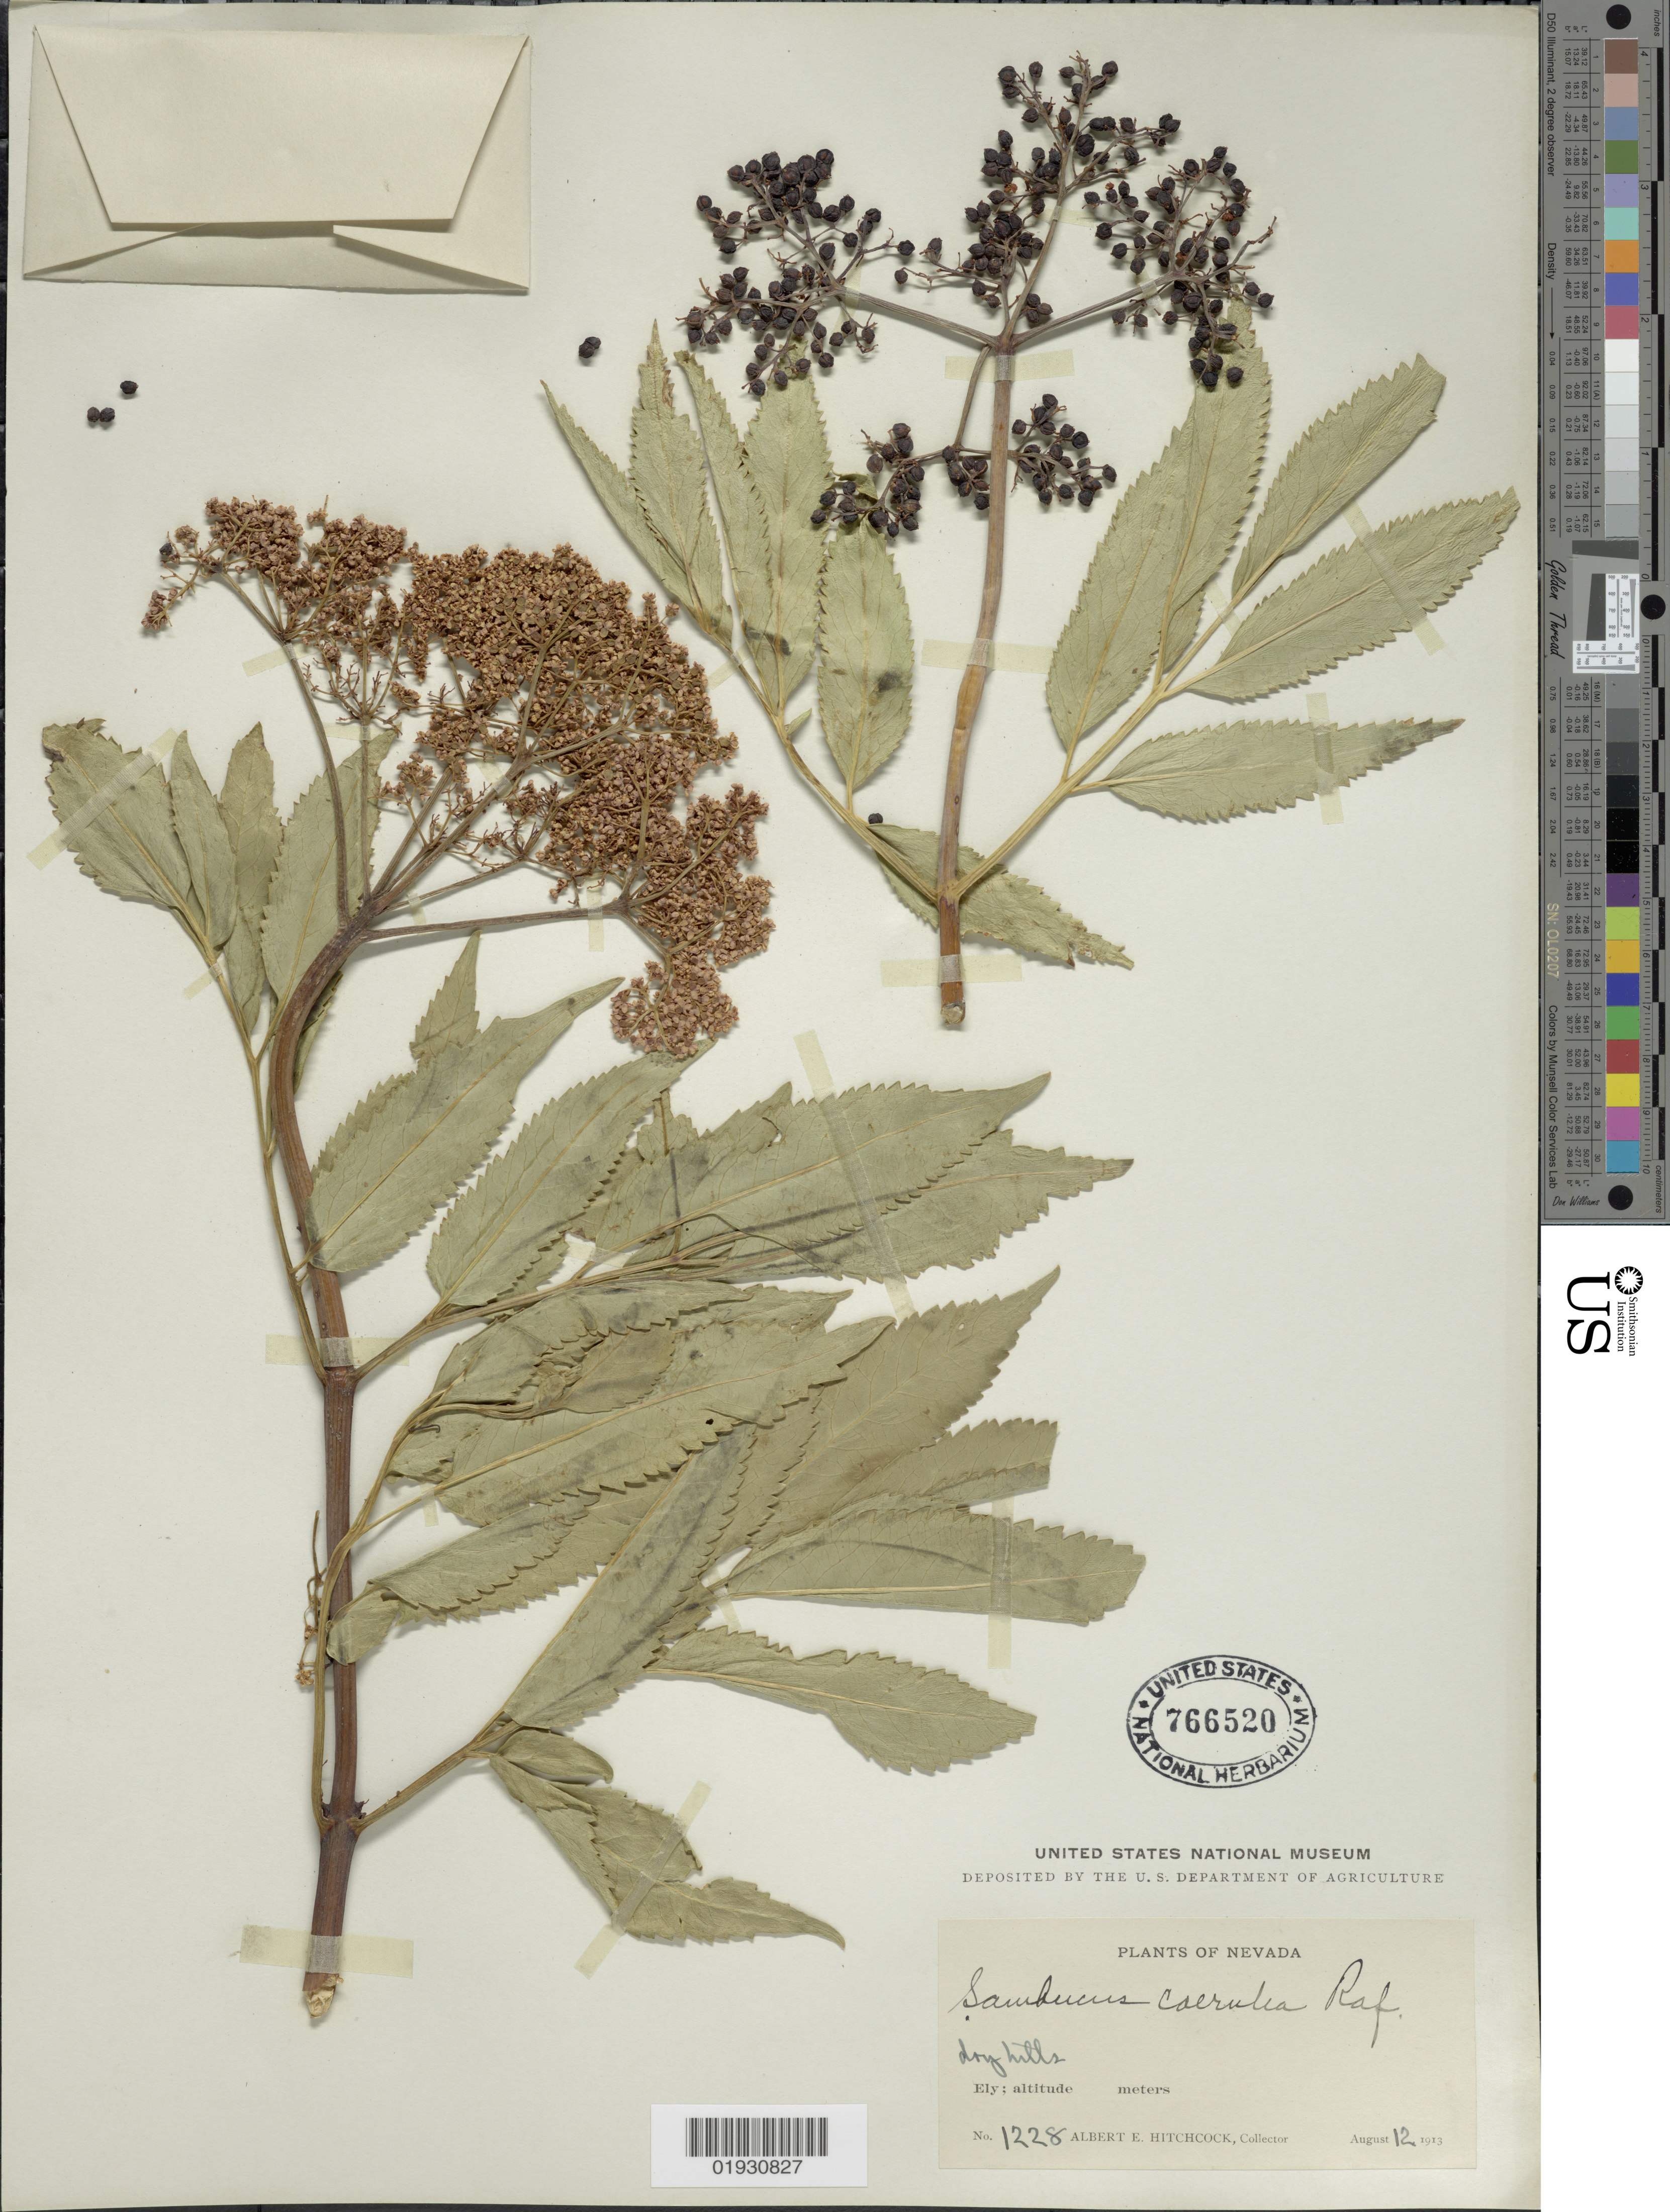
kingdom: Plantae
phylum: Tracheophyta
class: Magnoliopsida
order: Dipsacales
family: Viburnaceae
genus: Sambucus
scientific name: Sambucus cerulea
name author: Raf.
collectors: A. Hitchcock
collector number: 1228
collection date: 1913-08-12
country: United States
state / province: Nevada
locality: Ely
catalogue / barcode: US 766520